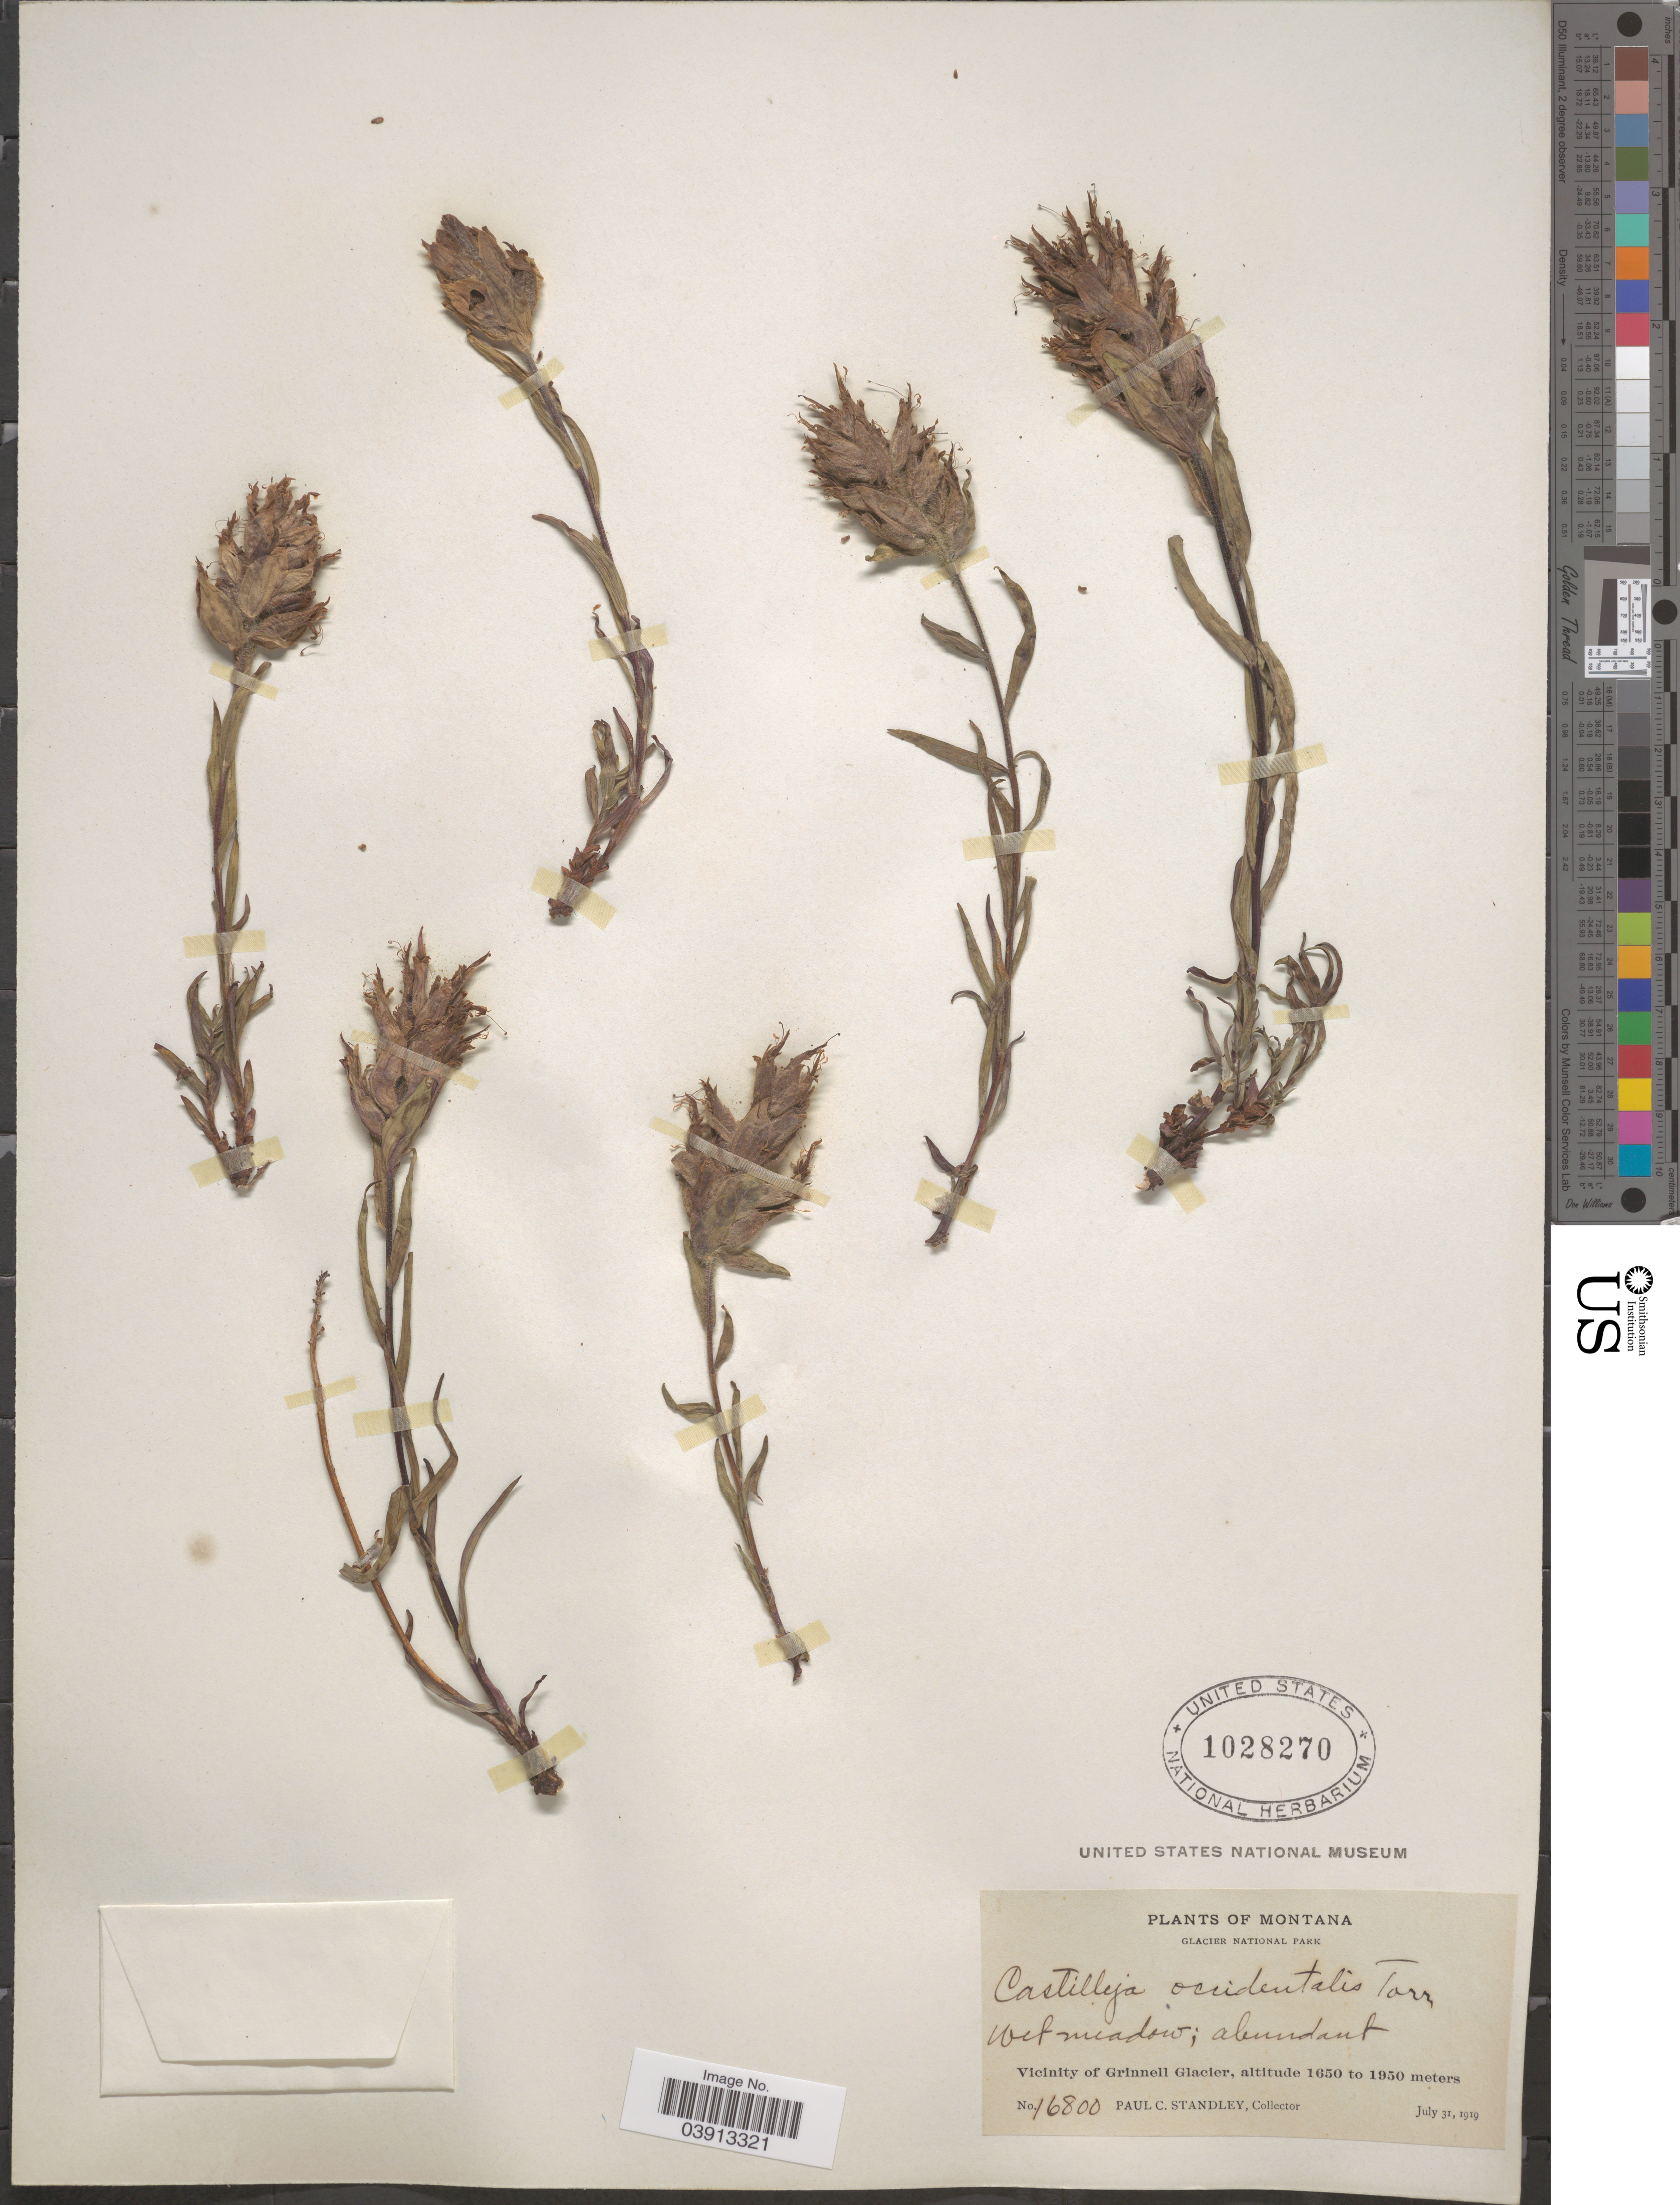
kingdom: Plantae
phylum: Tracheophyta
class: Magnoliopsida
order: Lamiales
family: Orobanchaceae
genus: Castilleja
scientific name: Castilleja occidentalis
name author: Torr.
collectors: P. C. Standley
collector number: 16800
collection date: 1919-07-31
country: United States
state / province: Montana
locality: Glacier National Park. Vicinity of Grinnell Glacier.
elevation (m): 1650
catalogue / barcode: US 1028270